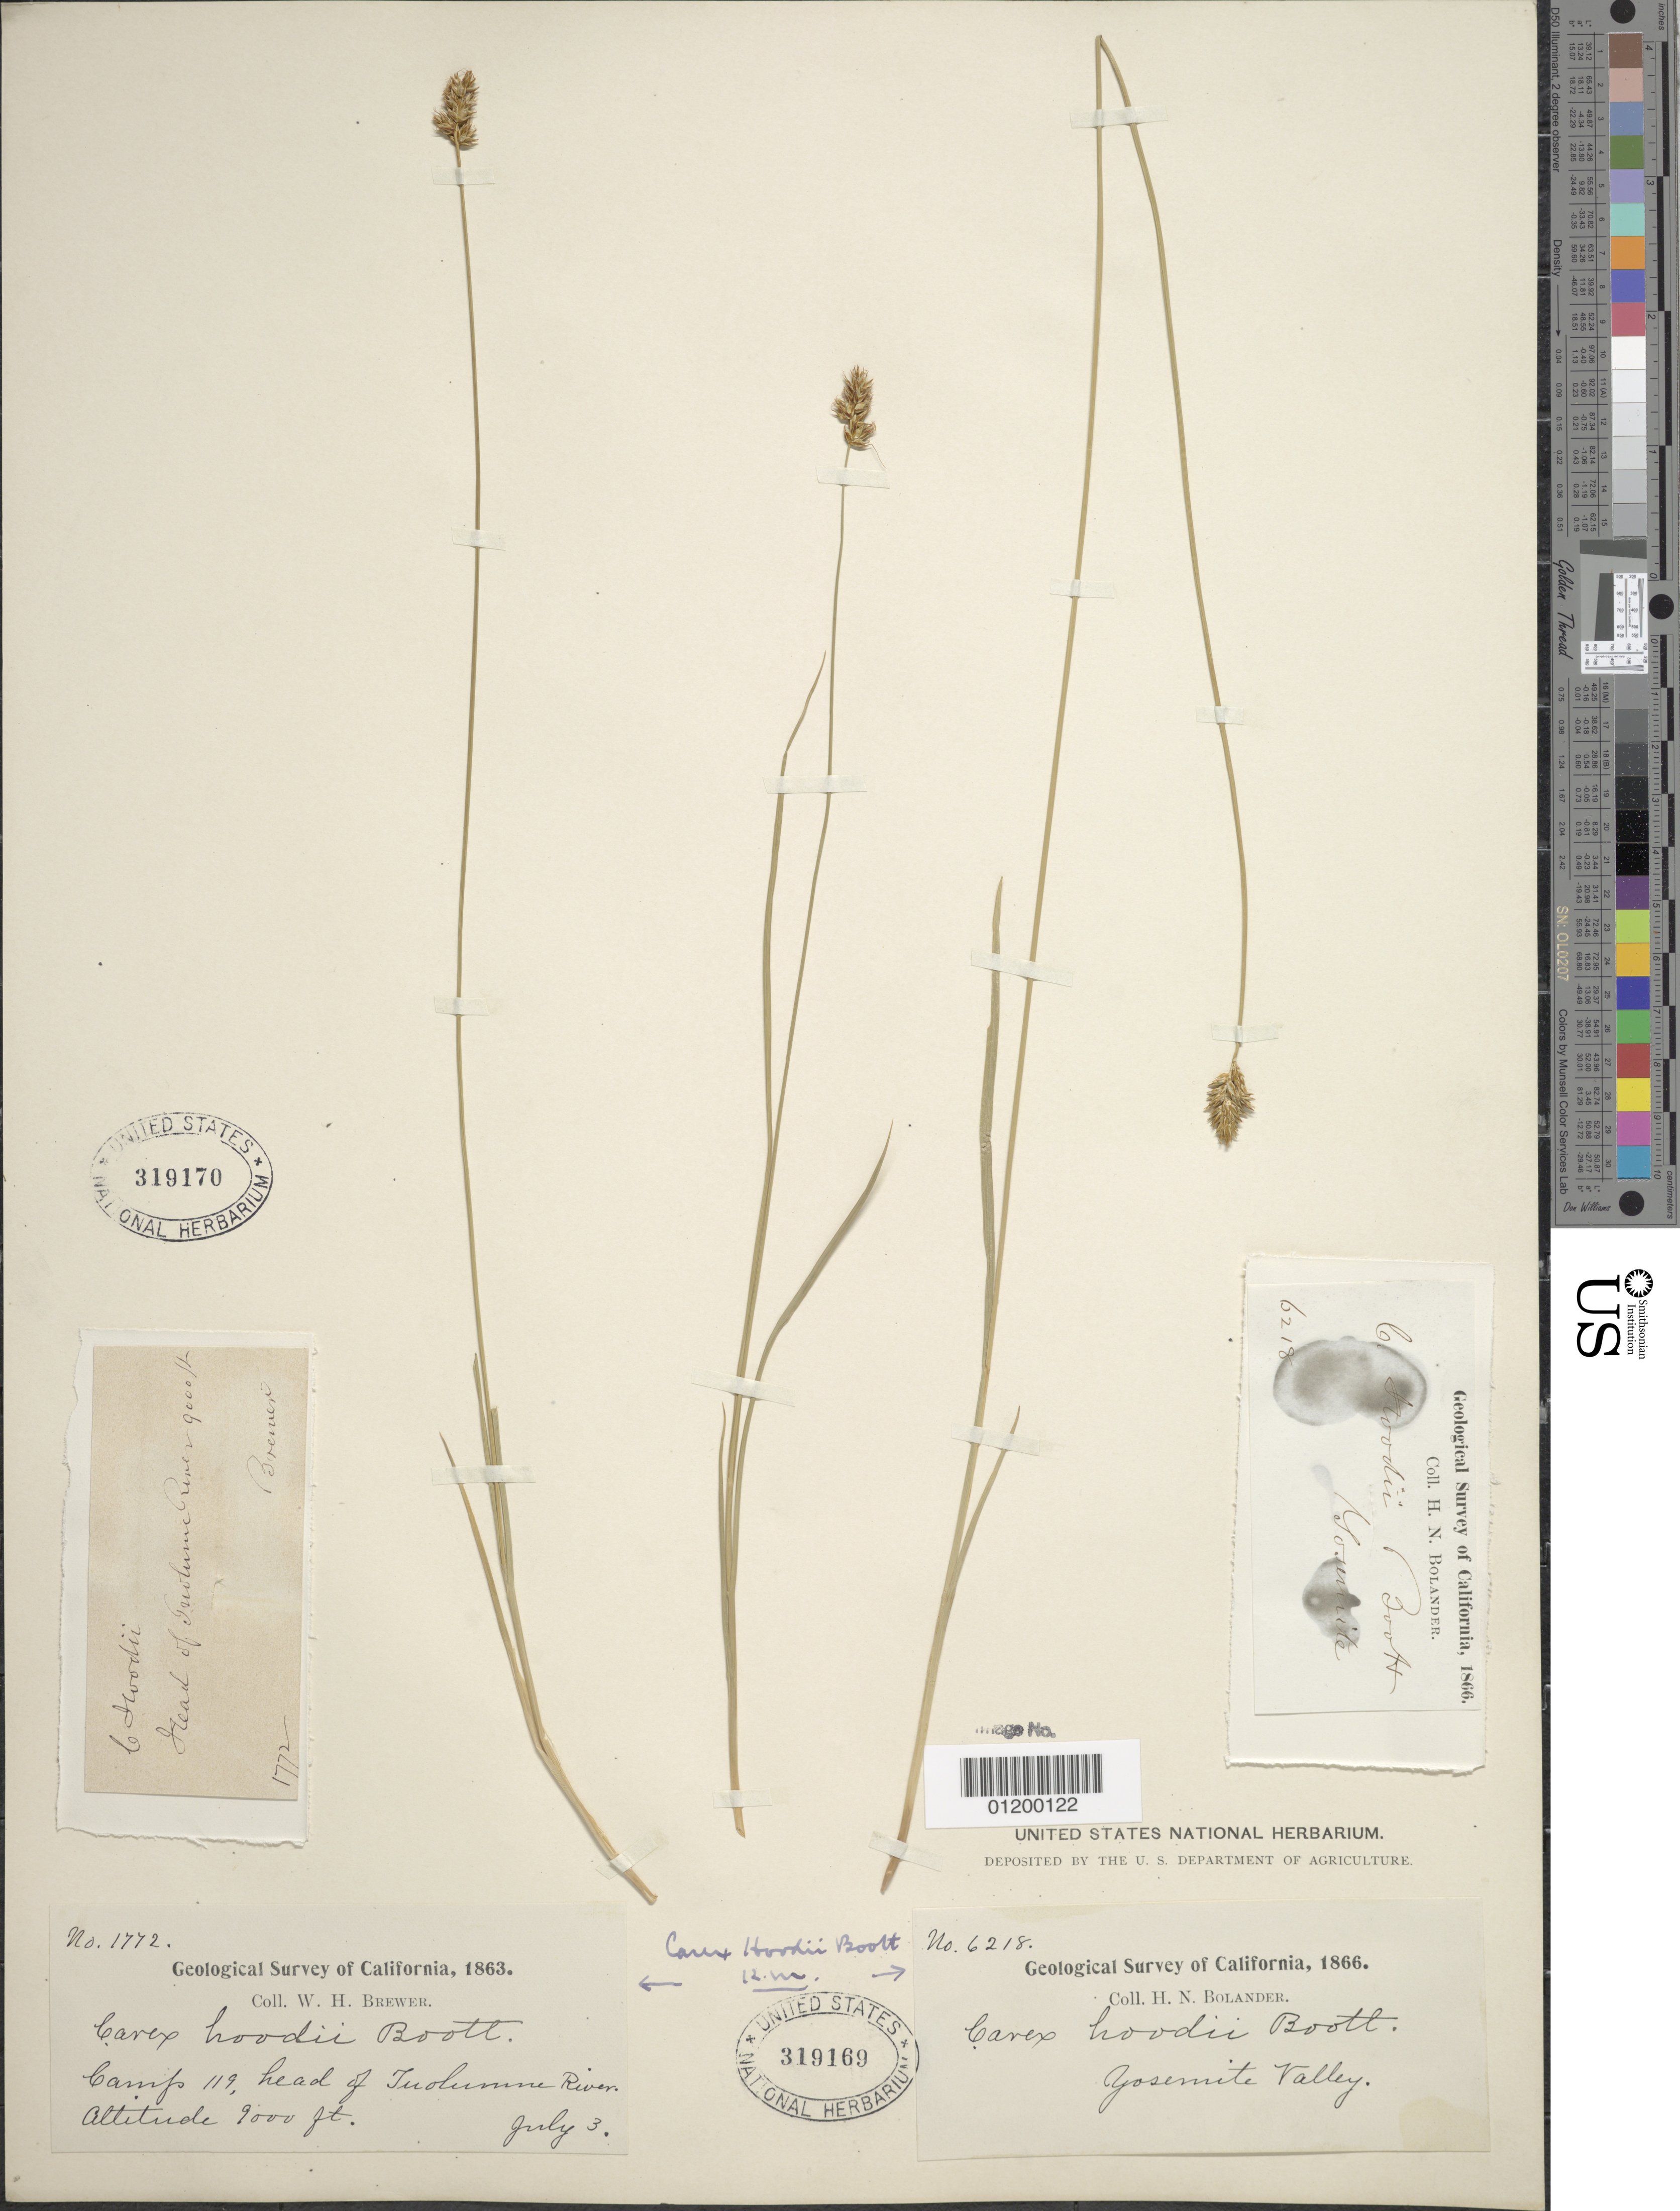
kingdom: Plantae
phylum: Tracheophyta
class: Liliopsida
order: Poales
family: Cyperaceae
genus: Carex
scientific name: Carex hoodii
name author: Boott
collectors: H. Bolander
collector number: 6218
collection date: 1866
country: United States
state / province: California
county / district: Mariposa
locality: Yosemite Valley.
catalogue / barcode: US 319169